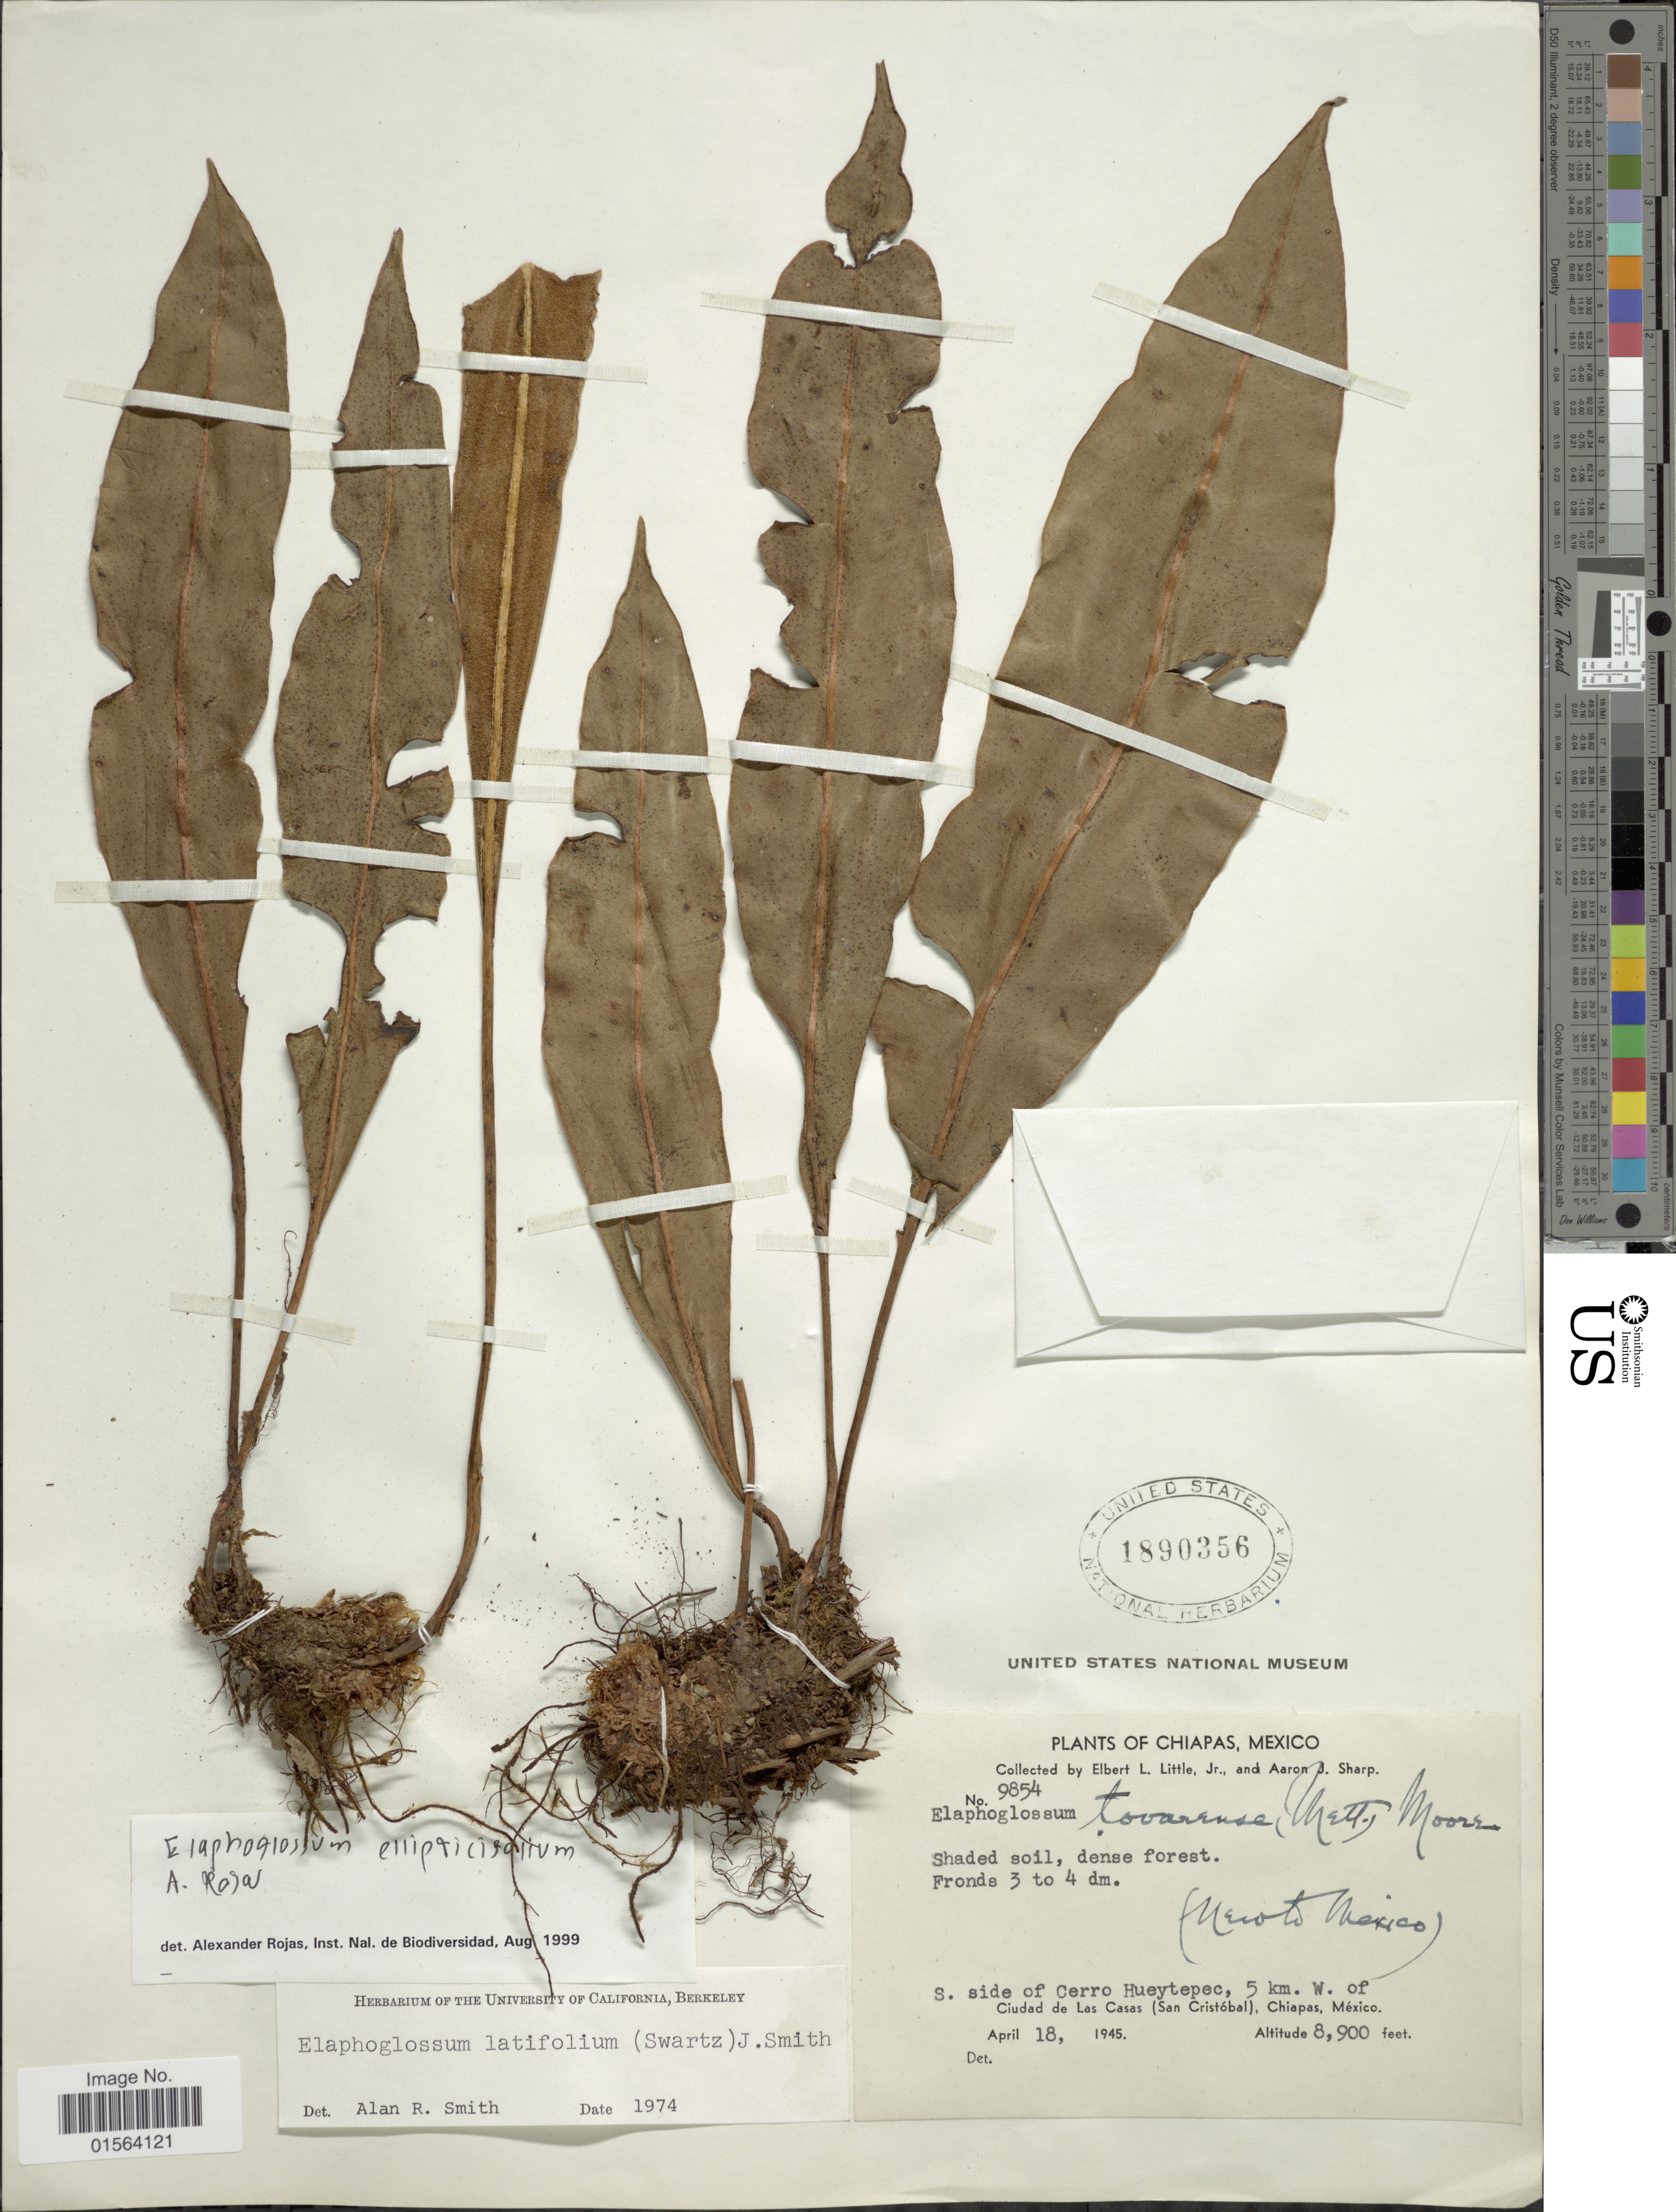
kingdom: Plantae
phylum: Tracheophyta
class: Polypodiopsida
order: Polypodiales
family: Dryopteridaceae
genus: Elaphoglossum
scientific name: Elaphoglossum latifolium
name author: (Sw.) J. Sm.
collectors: E. L. Little & Mrs A. J. Sharp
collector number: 9854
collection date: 1945-04-18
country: Mexico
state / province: Chiapas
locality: S. side of Cerro Hueytepec, 5 km W of Ciudad de Las Casas (San Cristobal), Chiapas, Mexico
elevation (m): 2713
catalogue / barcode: US 1890356